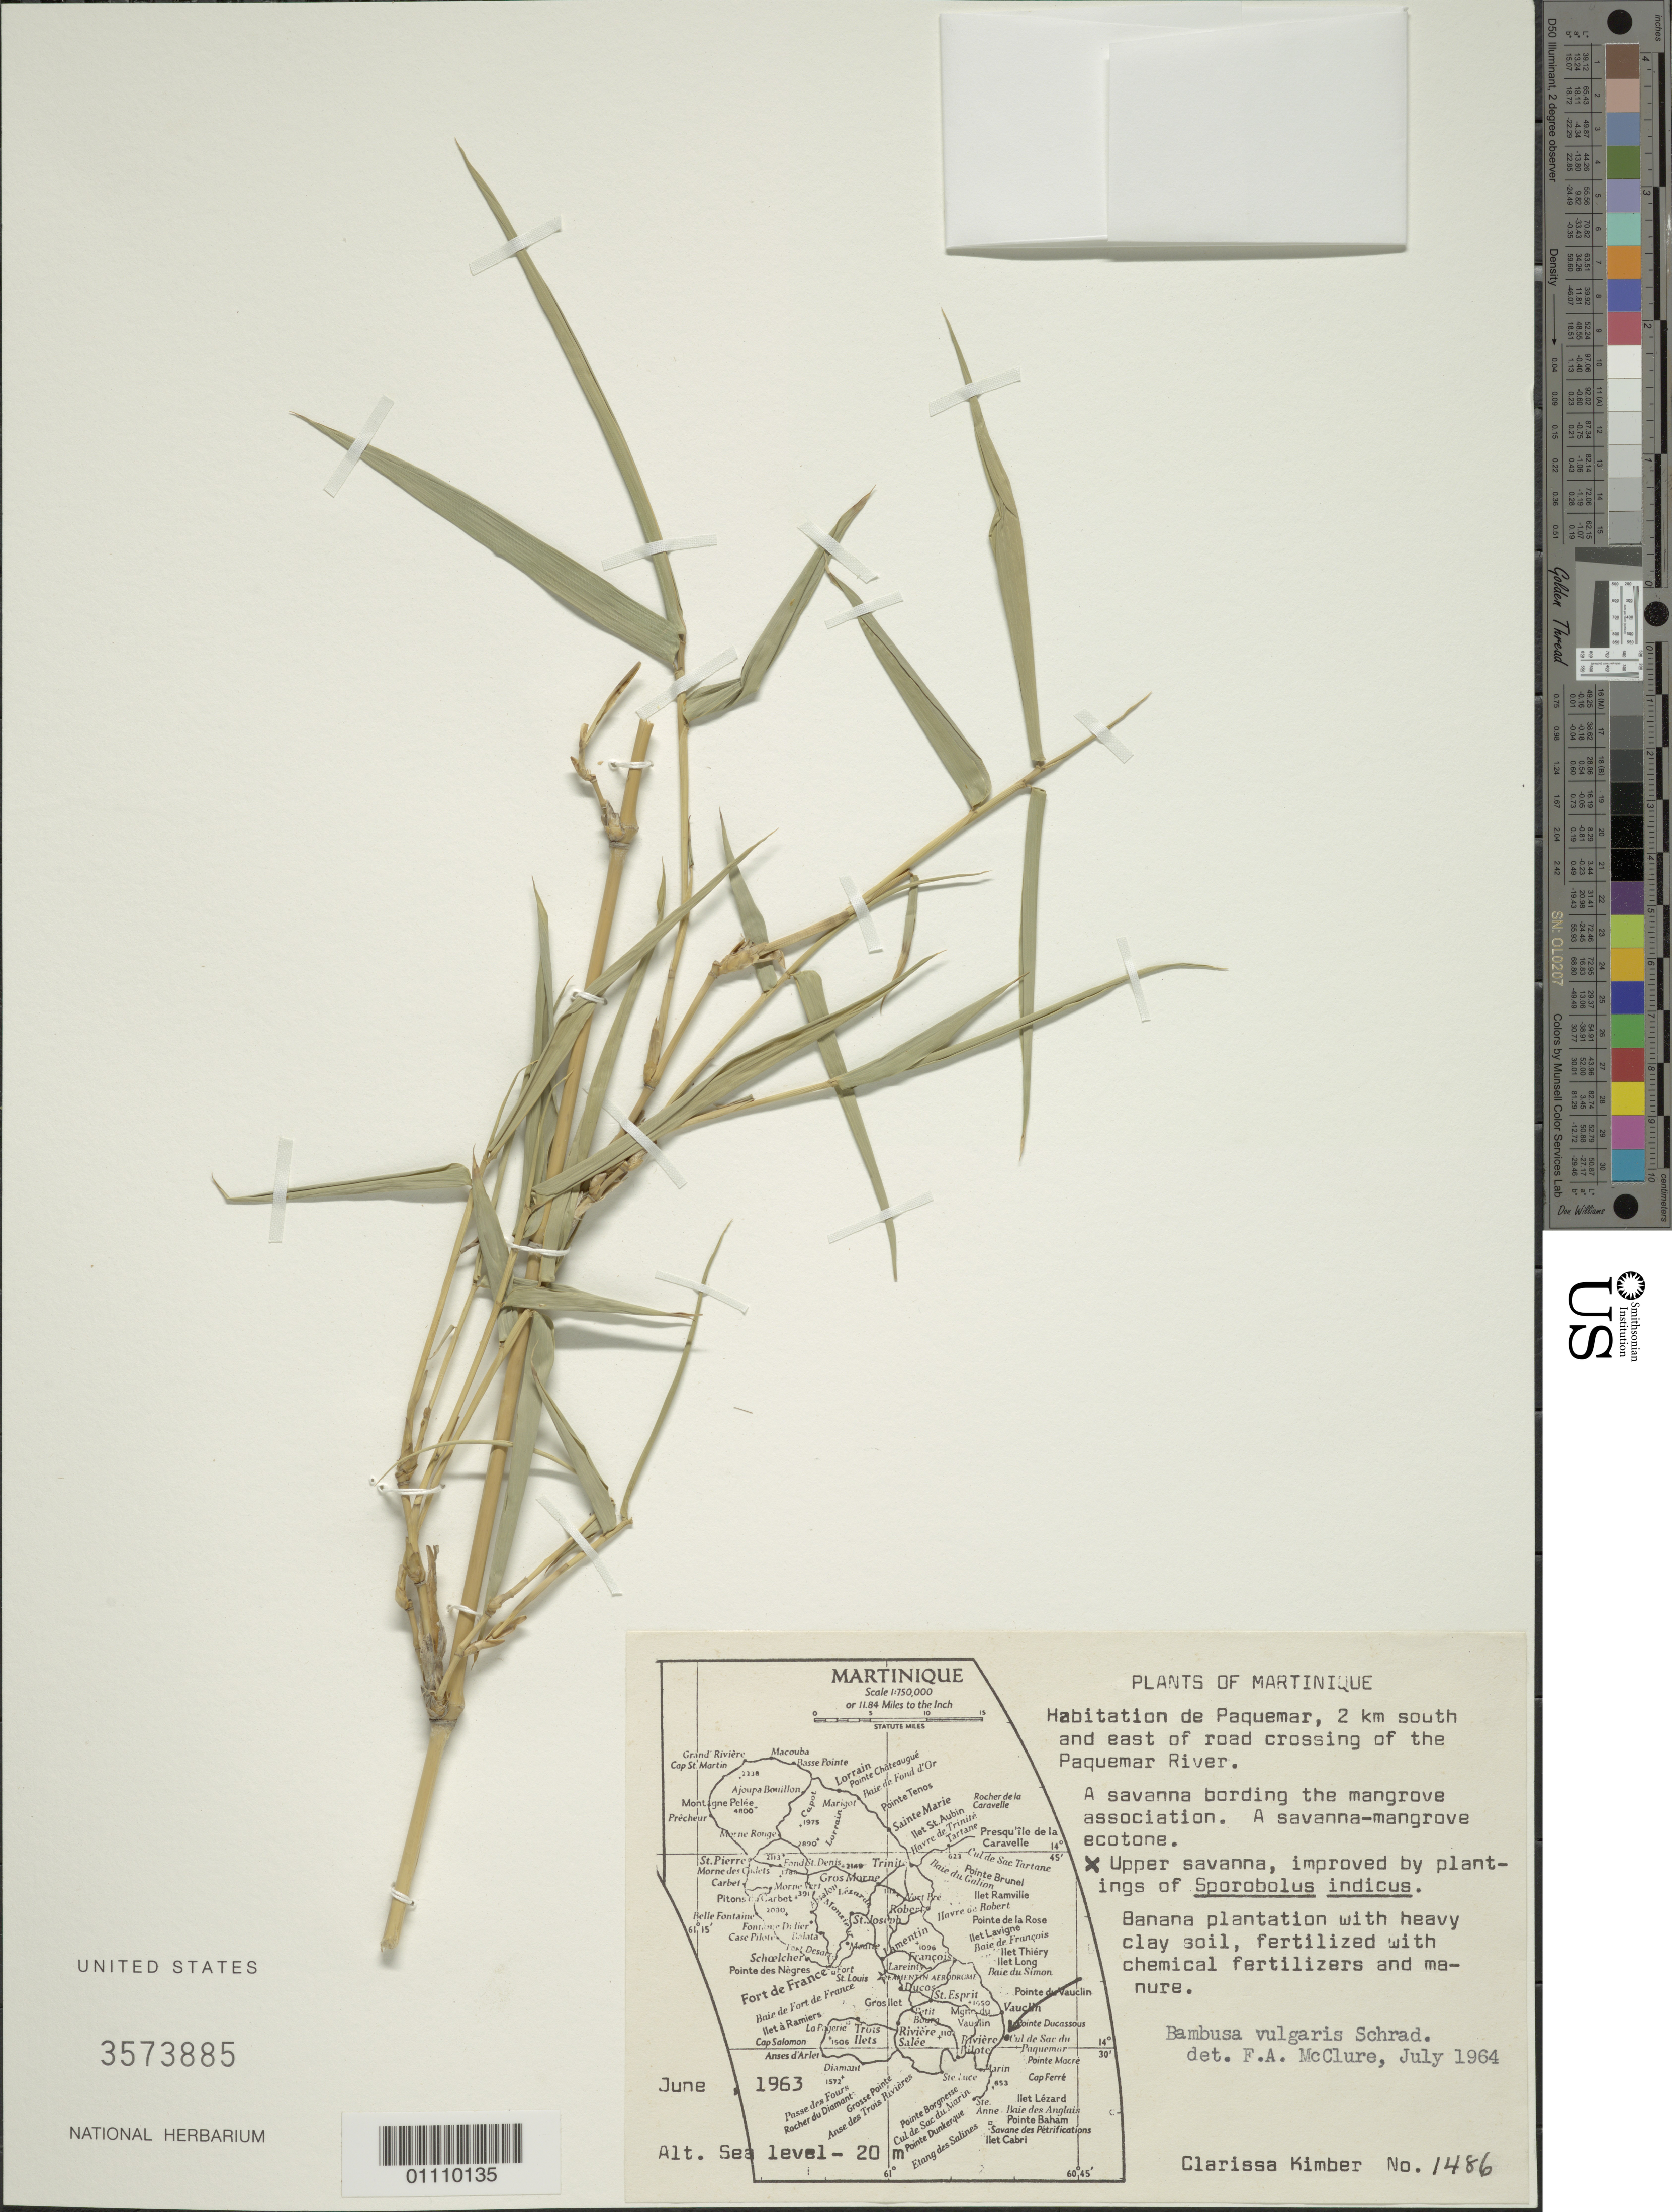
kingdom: Plantae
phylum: Tracheophyta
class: Liliopsida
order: Poales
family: Poaceae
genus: Bambusa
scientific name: Bambusa vulgaris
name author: Schrad. ex J.C. Wendl.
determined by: McClure, F. A.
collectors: C. Kimber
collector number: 1486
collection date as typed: Jun 1963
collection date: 1963-06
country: Martinique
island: Martinique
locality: Habitation de Paquemar, 2 km S and E of road crossing of the Paquemar River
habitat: Upper savanna, improved by plantings of Sporobolus indicus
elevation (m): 0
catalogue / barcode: US 3573885